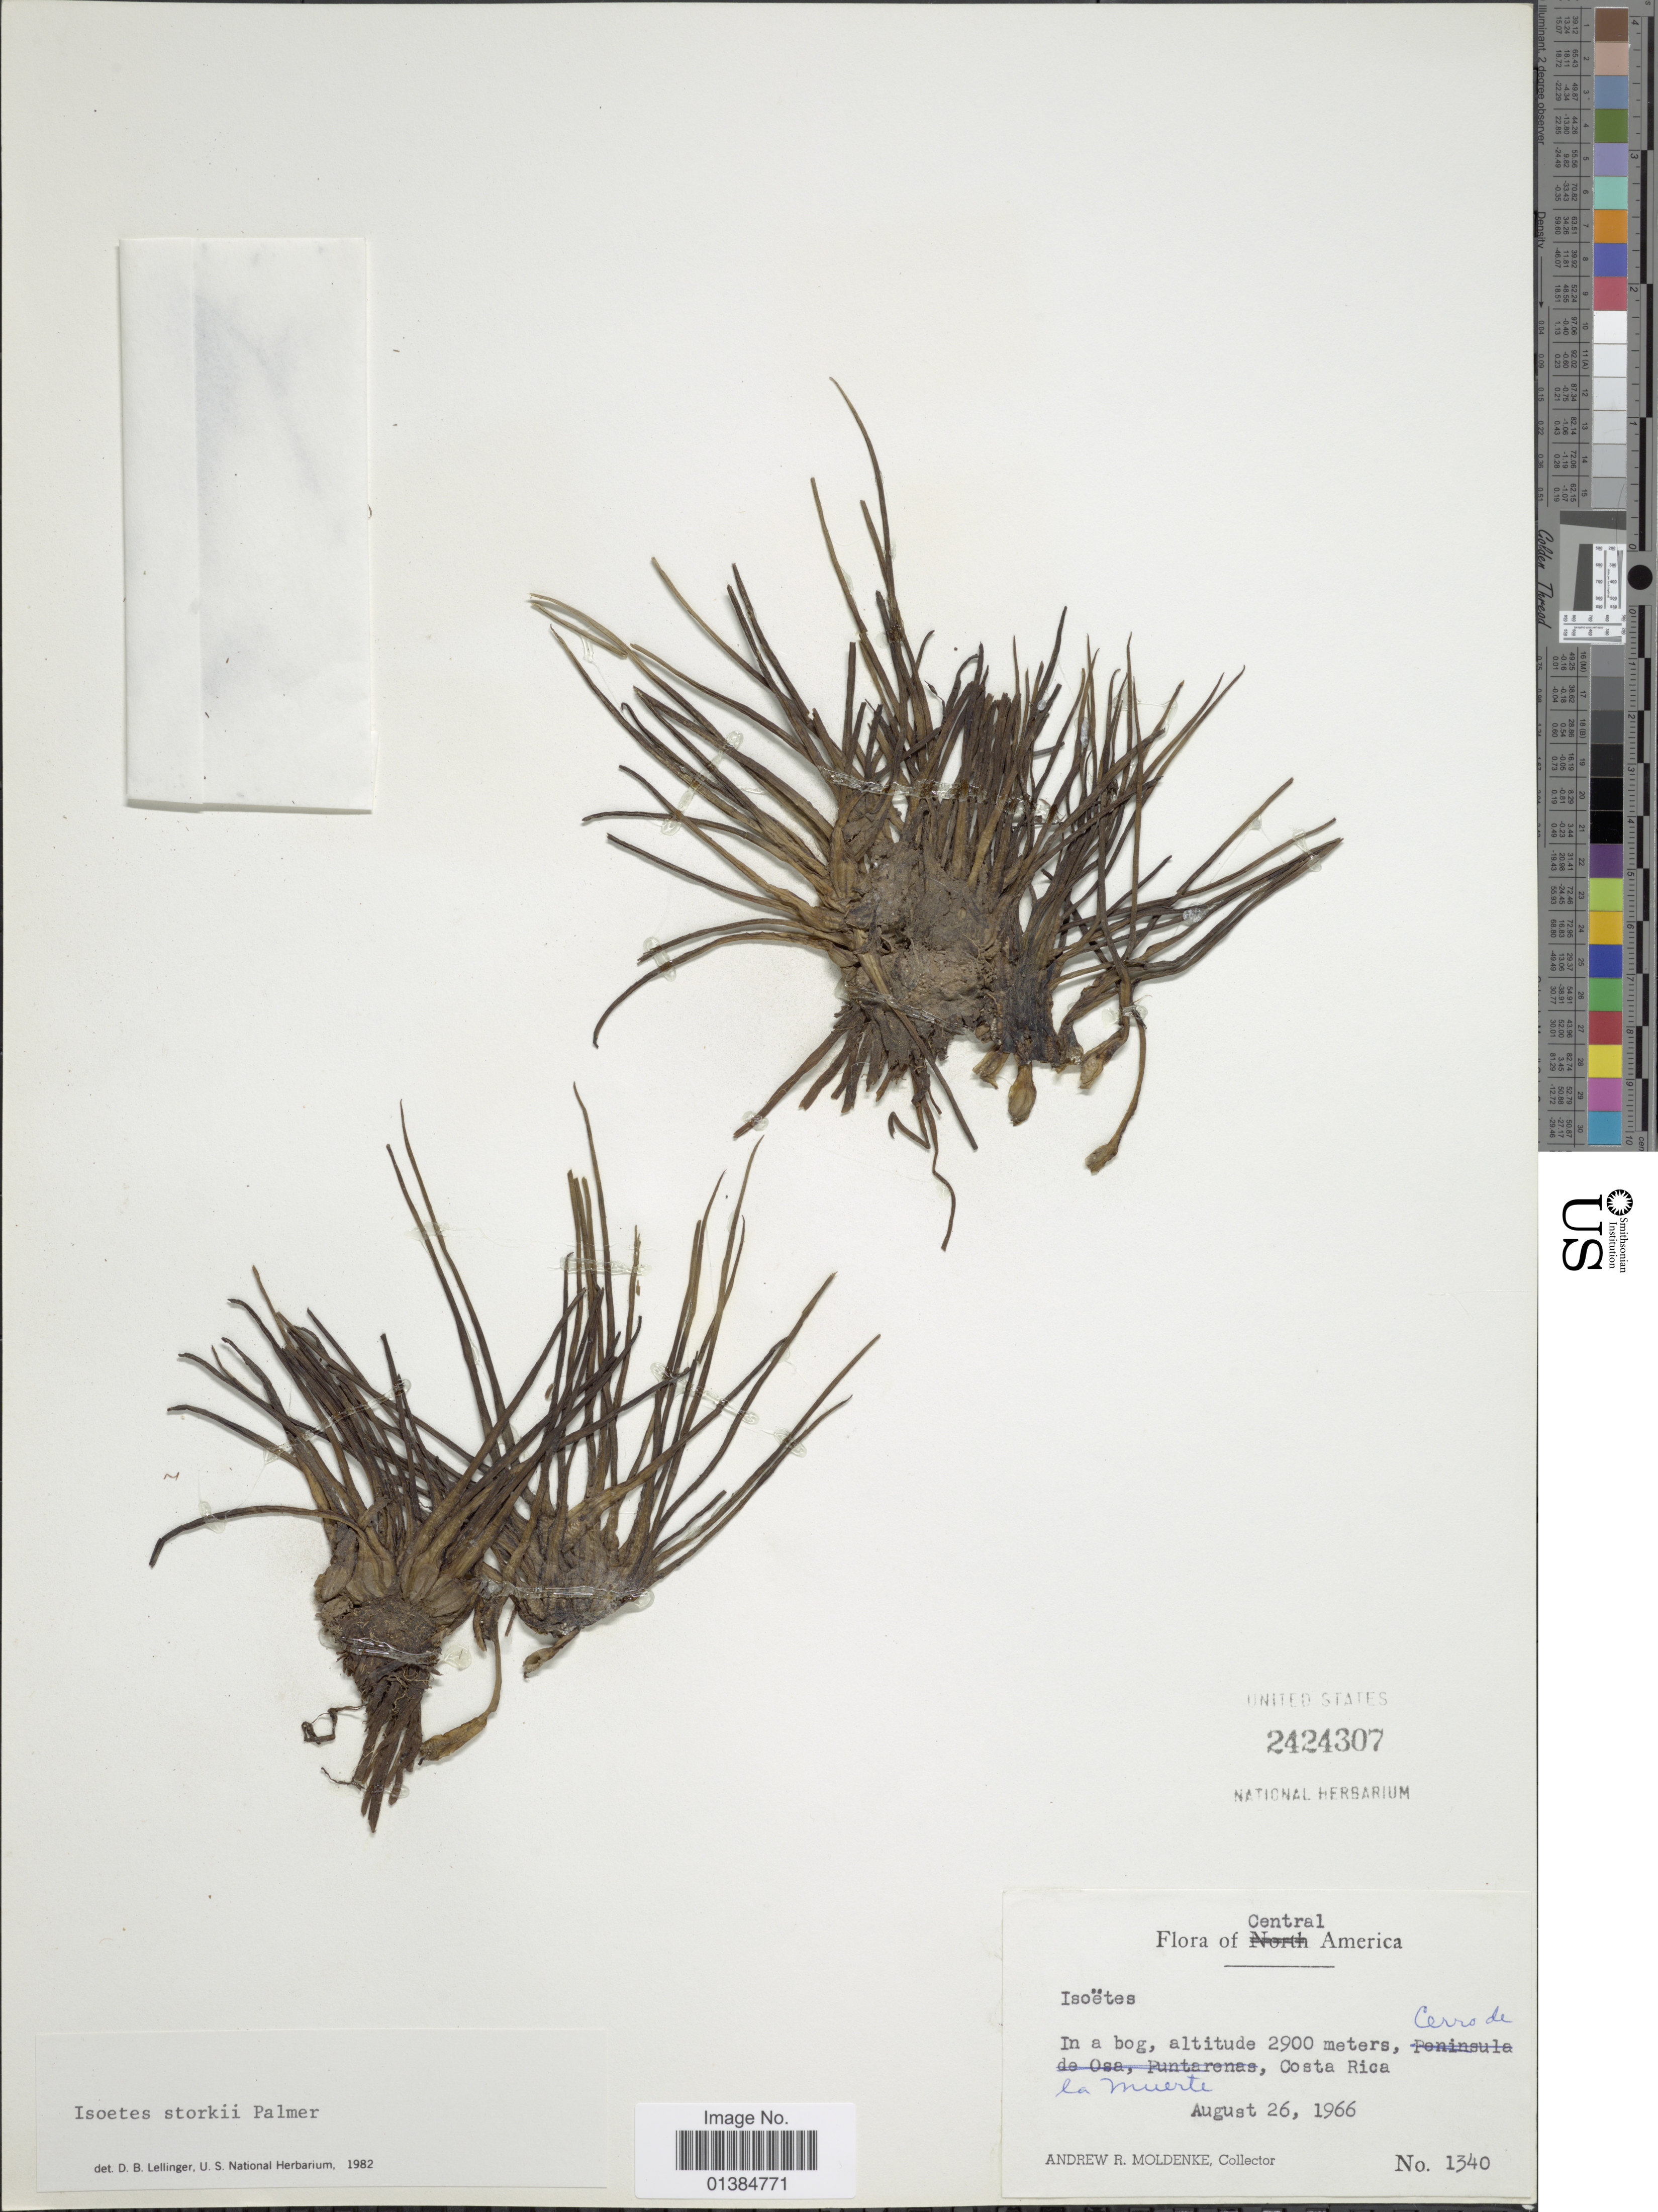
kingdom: Plantae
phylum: Tracheophyta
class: Lycopodiopsida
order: Isoetales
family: Isoetaceae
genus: Isoetes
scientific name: Isoetes storkii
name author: T.C. Palmer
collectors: A. R. Moldenke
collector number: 1340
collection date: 1966-08-26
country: Costa Rica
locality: In a bog, Cerro de la Muerte.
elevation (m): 2900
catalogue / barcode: US 2424307